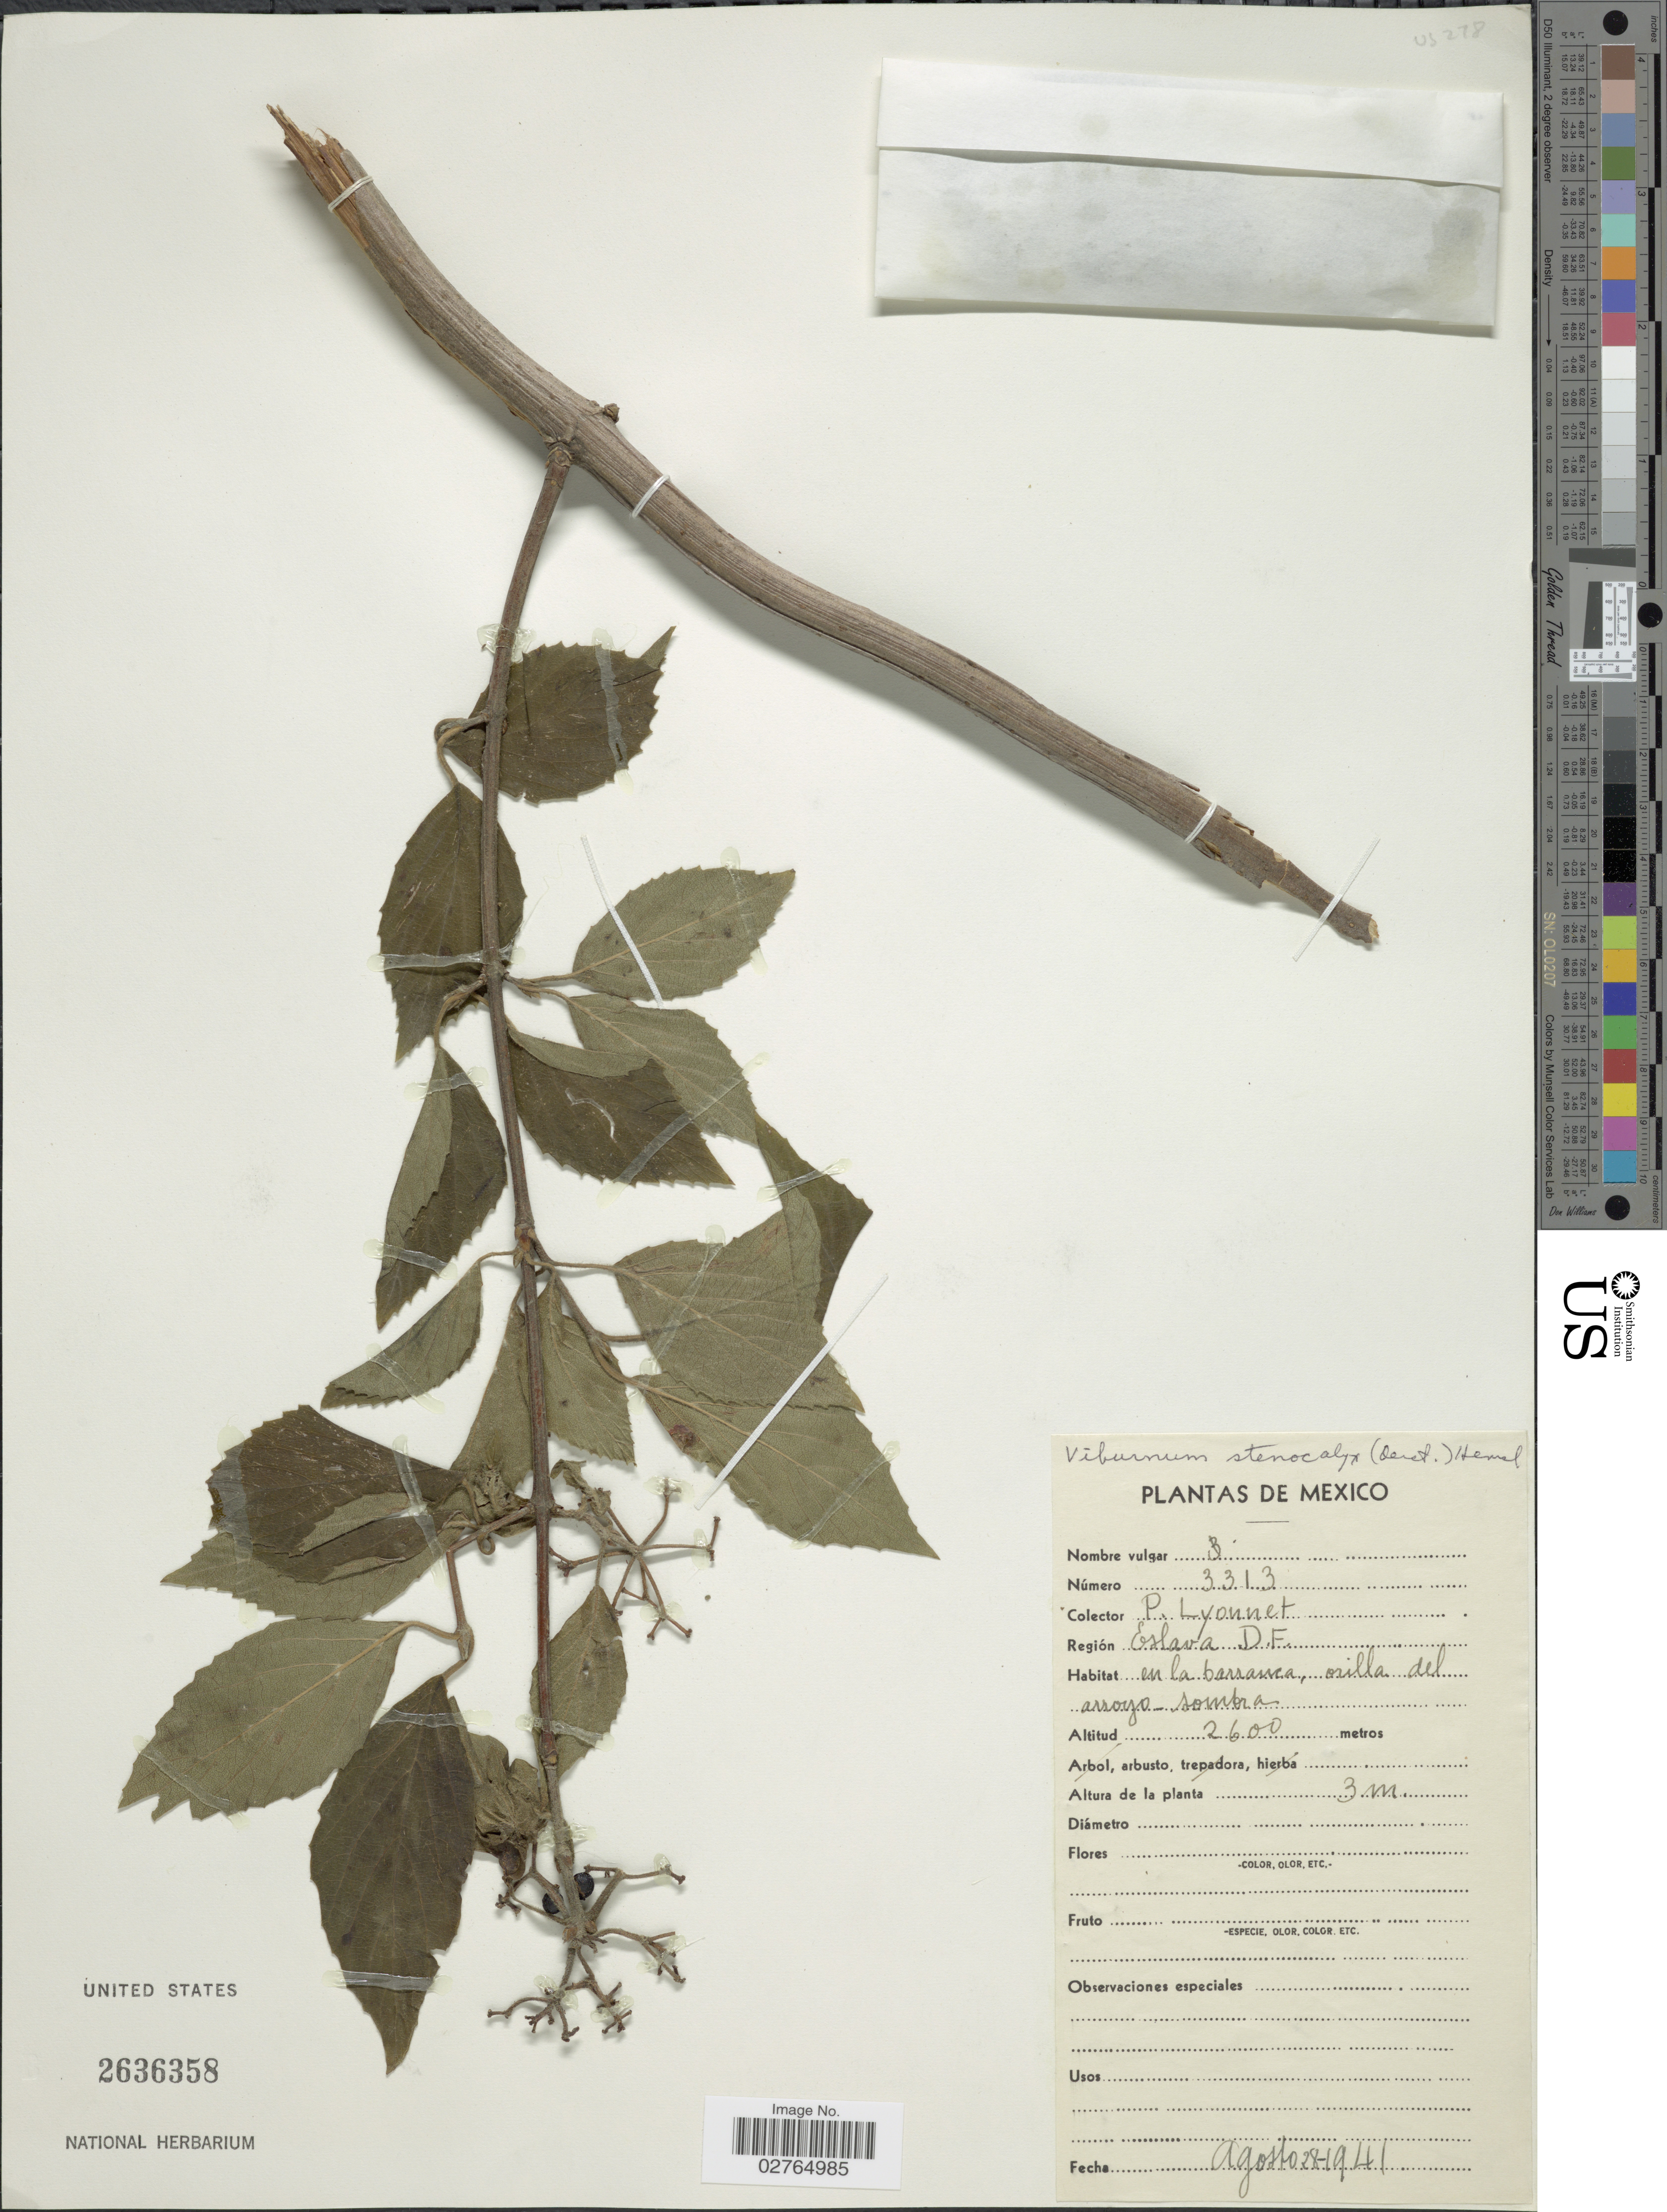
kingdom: Plantae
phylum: Tracheophyta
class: Magnoliopsida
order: Dipsacales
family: Viburnaceae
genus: Viburnum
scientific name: Viburnum stenocalyx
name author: (Oerst.) Hemsl.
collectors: P. Lyonnet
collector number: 3313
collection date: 1941-08-28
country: Mexico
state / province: Distrito Federal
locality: Región Eslava.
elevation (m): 2600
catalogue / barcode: US 2636358